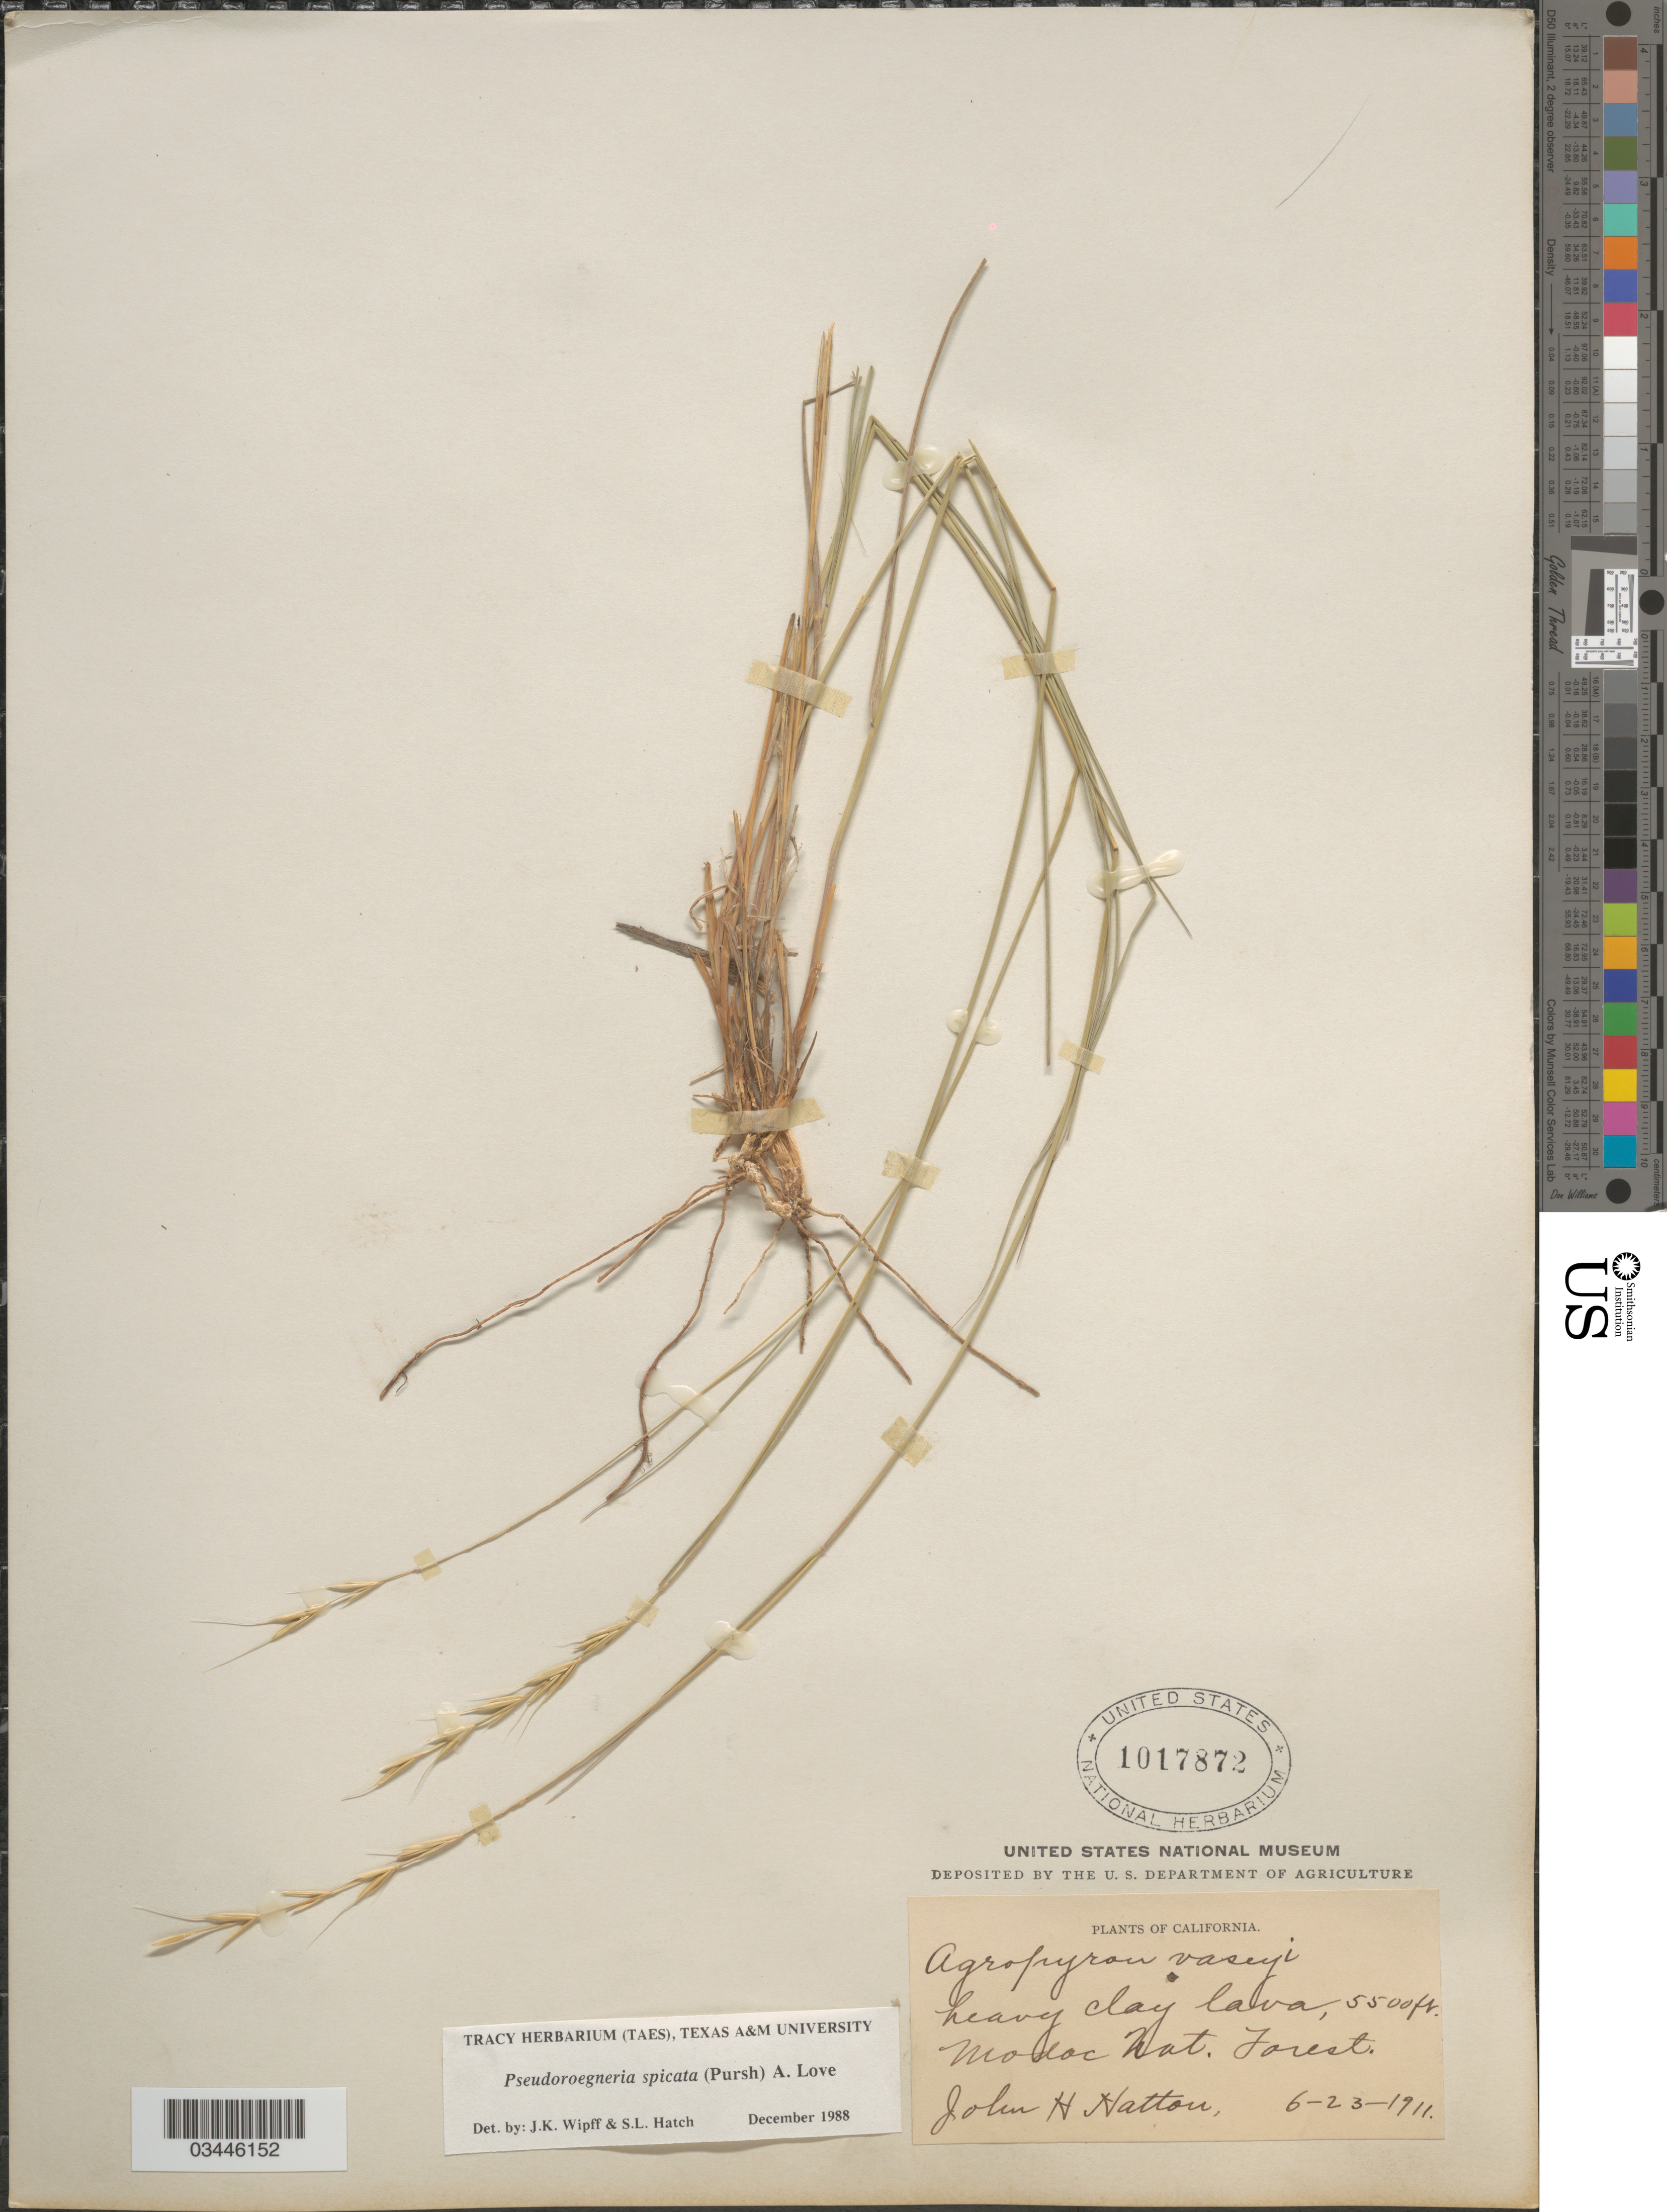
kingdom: Plantae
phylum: Tracheophyta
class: Liliopsida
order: Poales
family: Poaceae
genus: Pseudoroegneria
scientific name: Pseudoroegneria spicata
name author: (Pursh) Á. Löve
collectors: J. Hatton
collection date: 1911-06-23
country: United States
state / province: California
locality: Modoc Nat. Forest.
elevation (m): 1676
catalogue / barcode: US 1017872